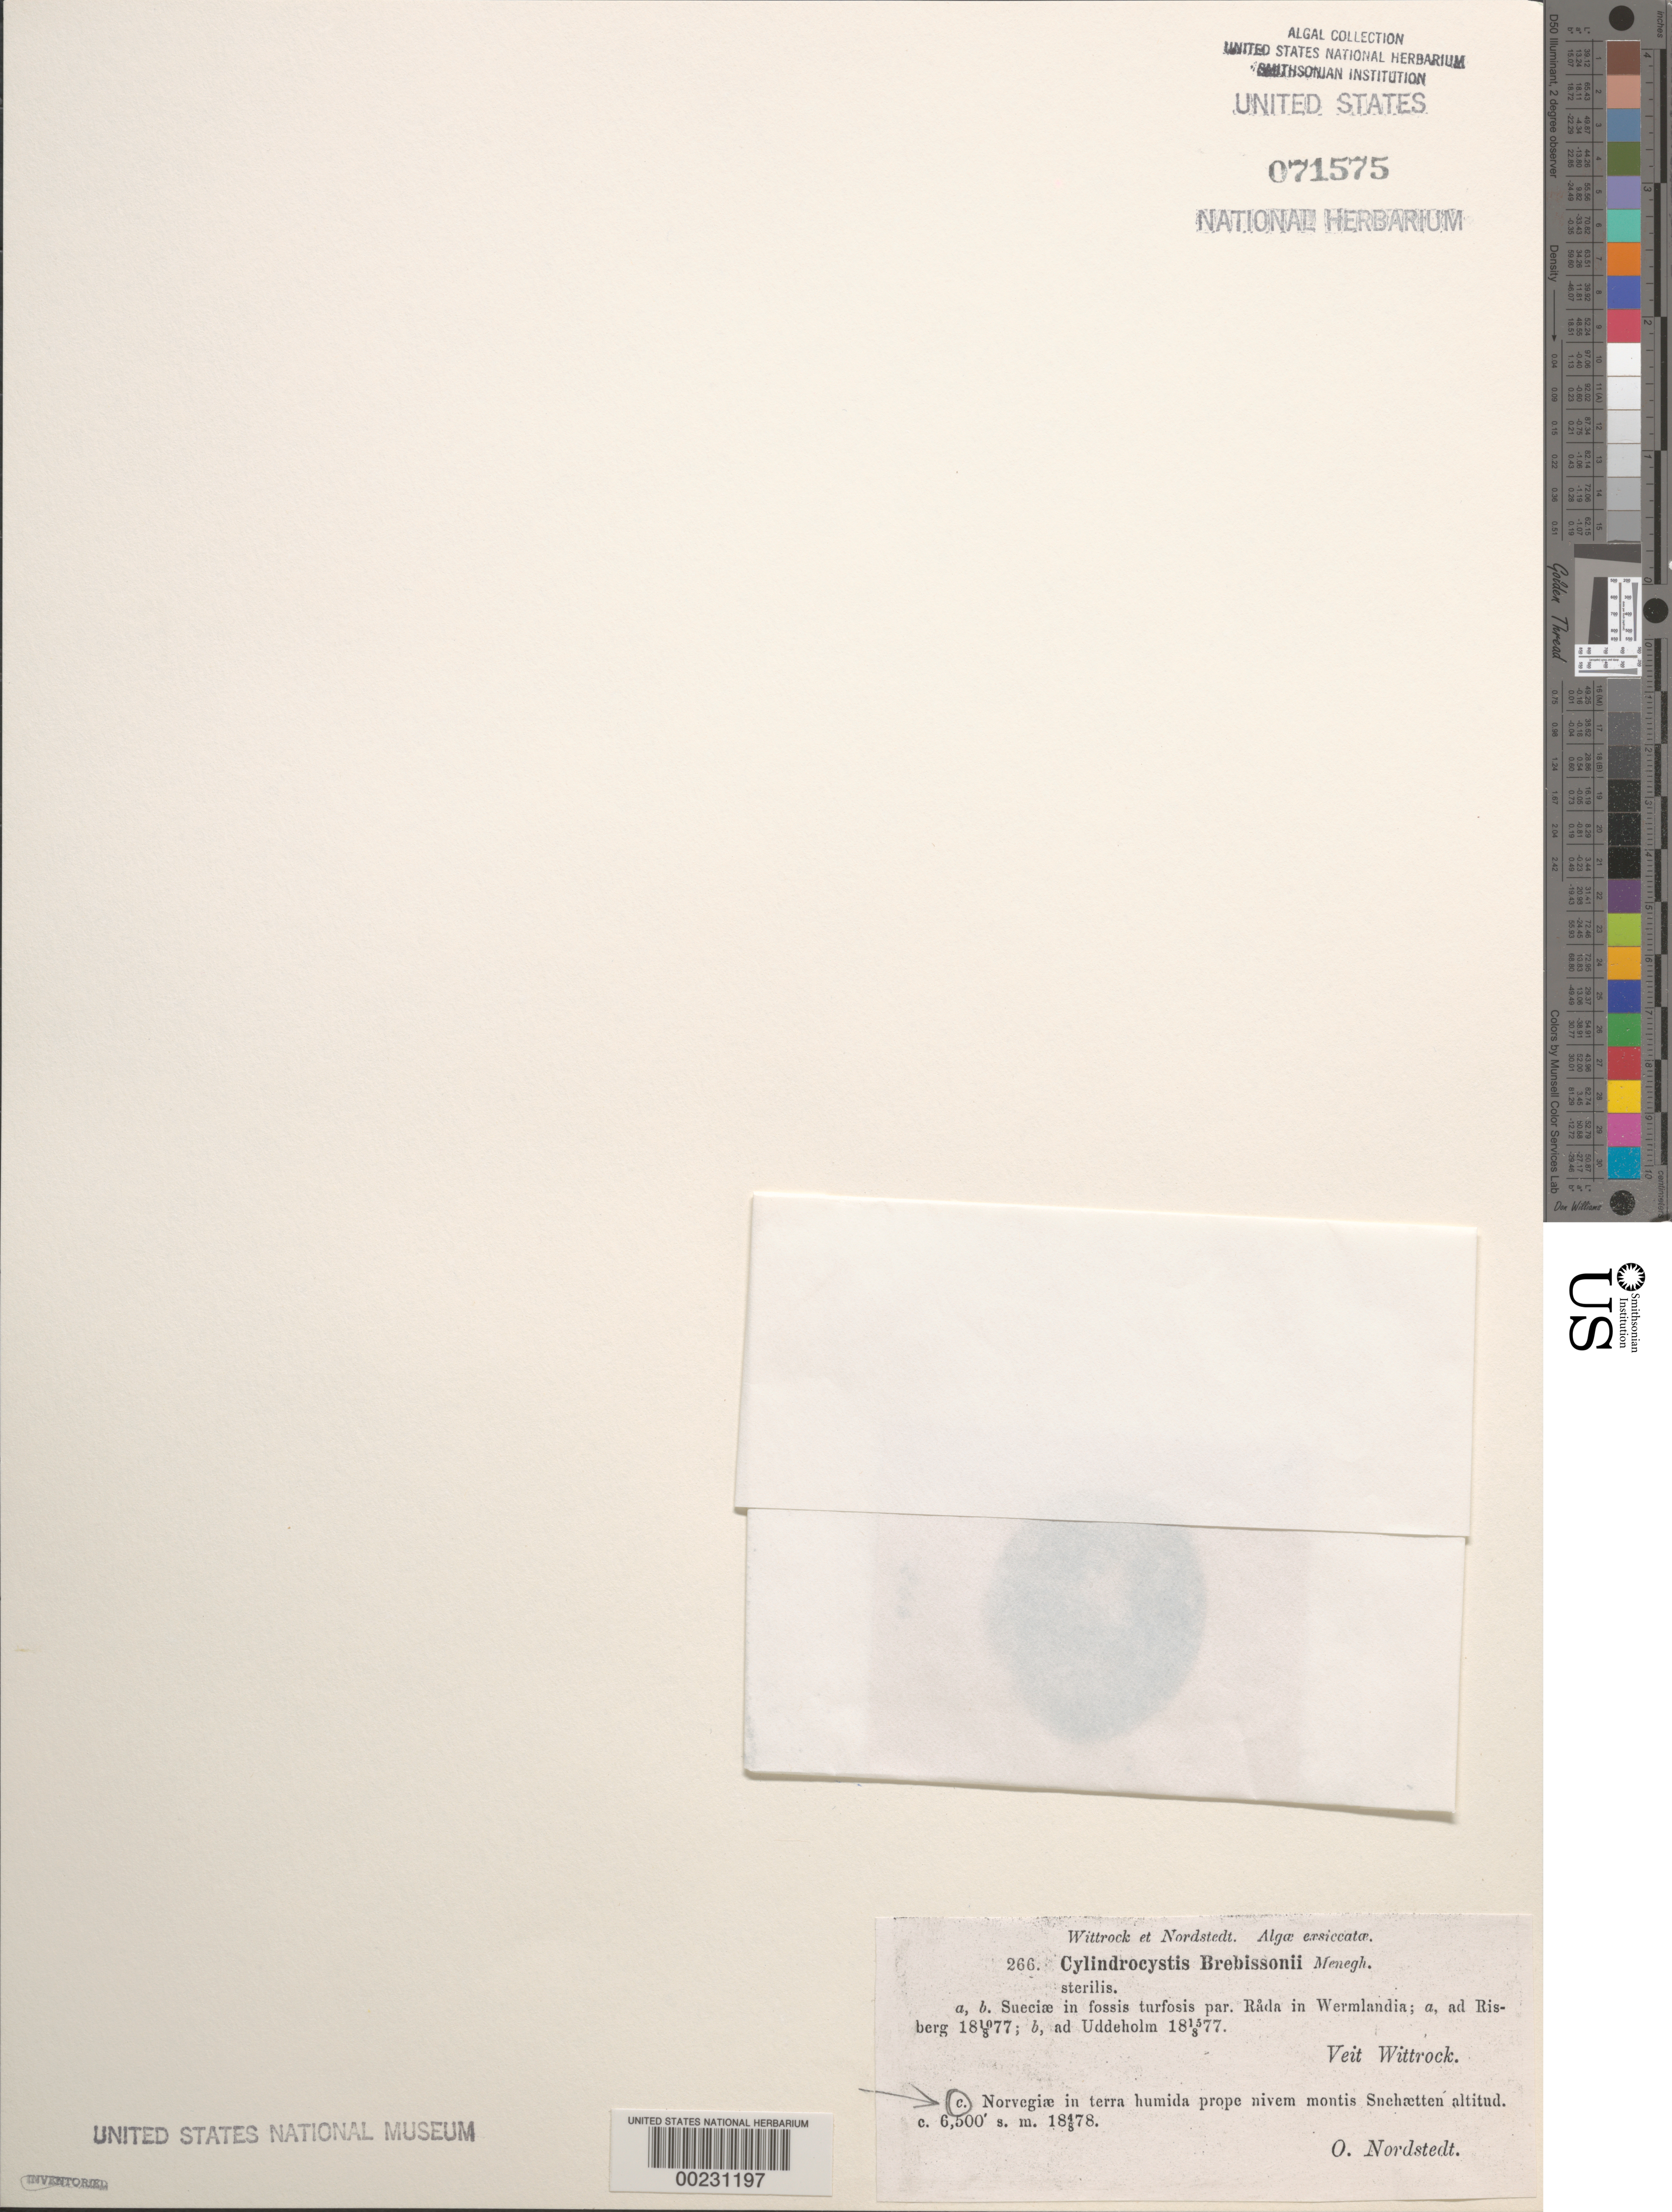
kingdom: Plantae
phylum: Charophyta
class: Zygnematophyceae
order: Zygnematales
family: Mesotaeniaceae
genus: Cylindrocystis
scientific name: Cylindrocystis brebissonii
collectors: C. F. O. Nordstedt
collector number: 266c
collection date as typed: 04 Aug 1878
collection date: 1878-08-04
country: Norway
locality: Suehaetten mountain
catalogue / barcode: US 71575